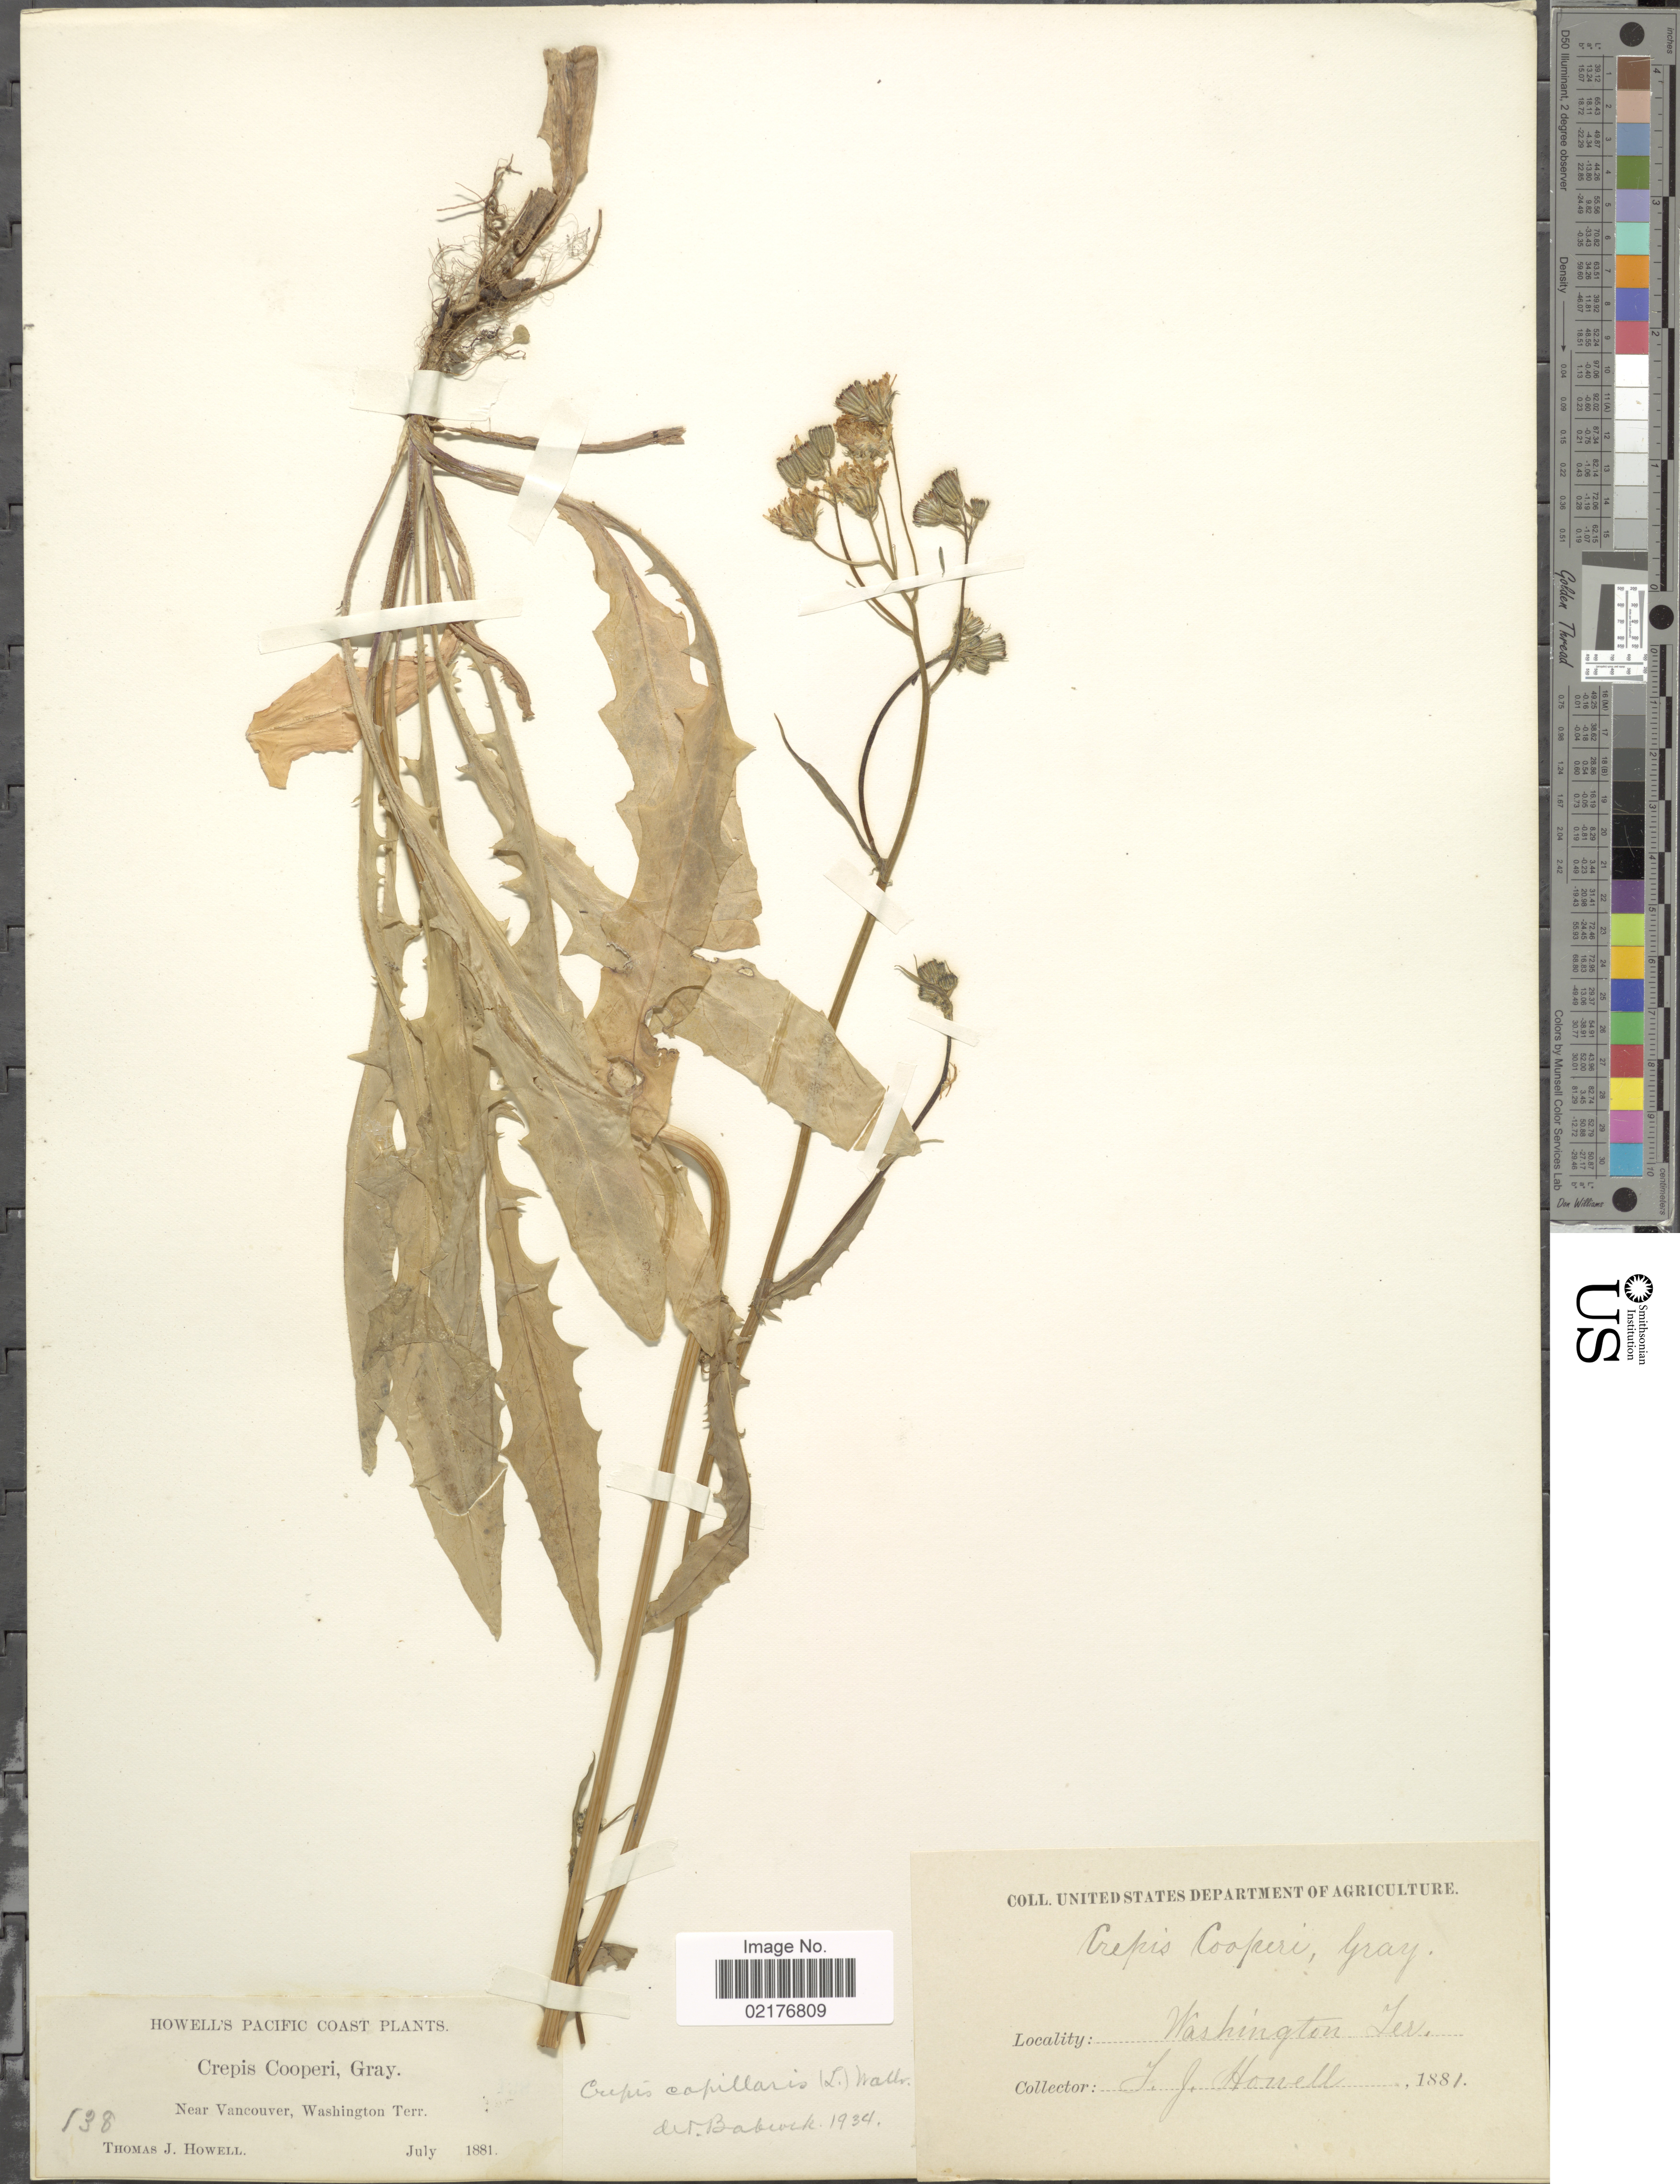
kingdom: Plantae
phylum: Tracheophyta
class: Magnoliopsida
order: Asterales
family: Asteraceae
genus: Crepis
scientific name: Crepis capillaris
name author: (L.) Wallr.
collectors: T. J. Howell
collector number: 138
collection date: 1881-07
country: United States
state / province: Washington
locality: Howell's Pacific Coast, Near Vancouver, Washington Terr.